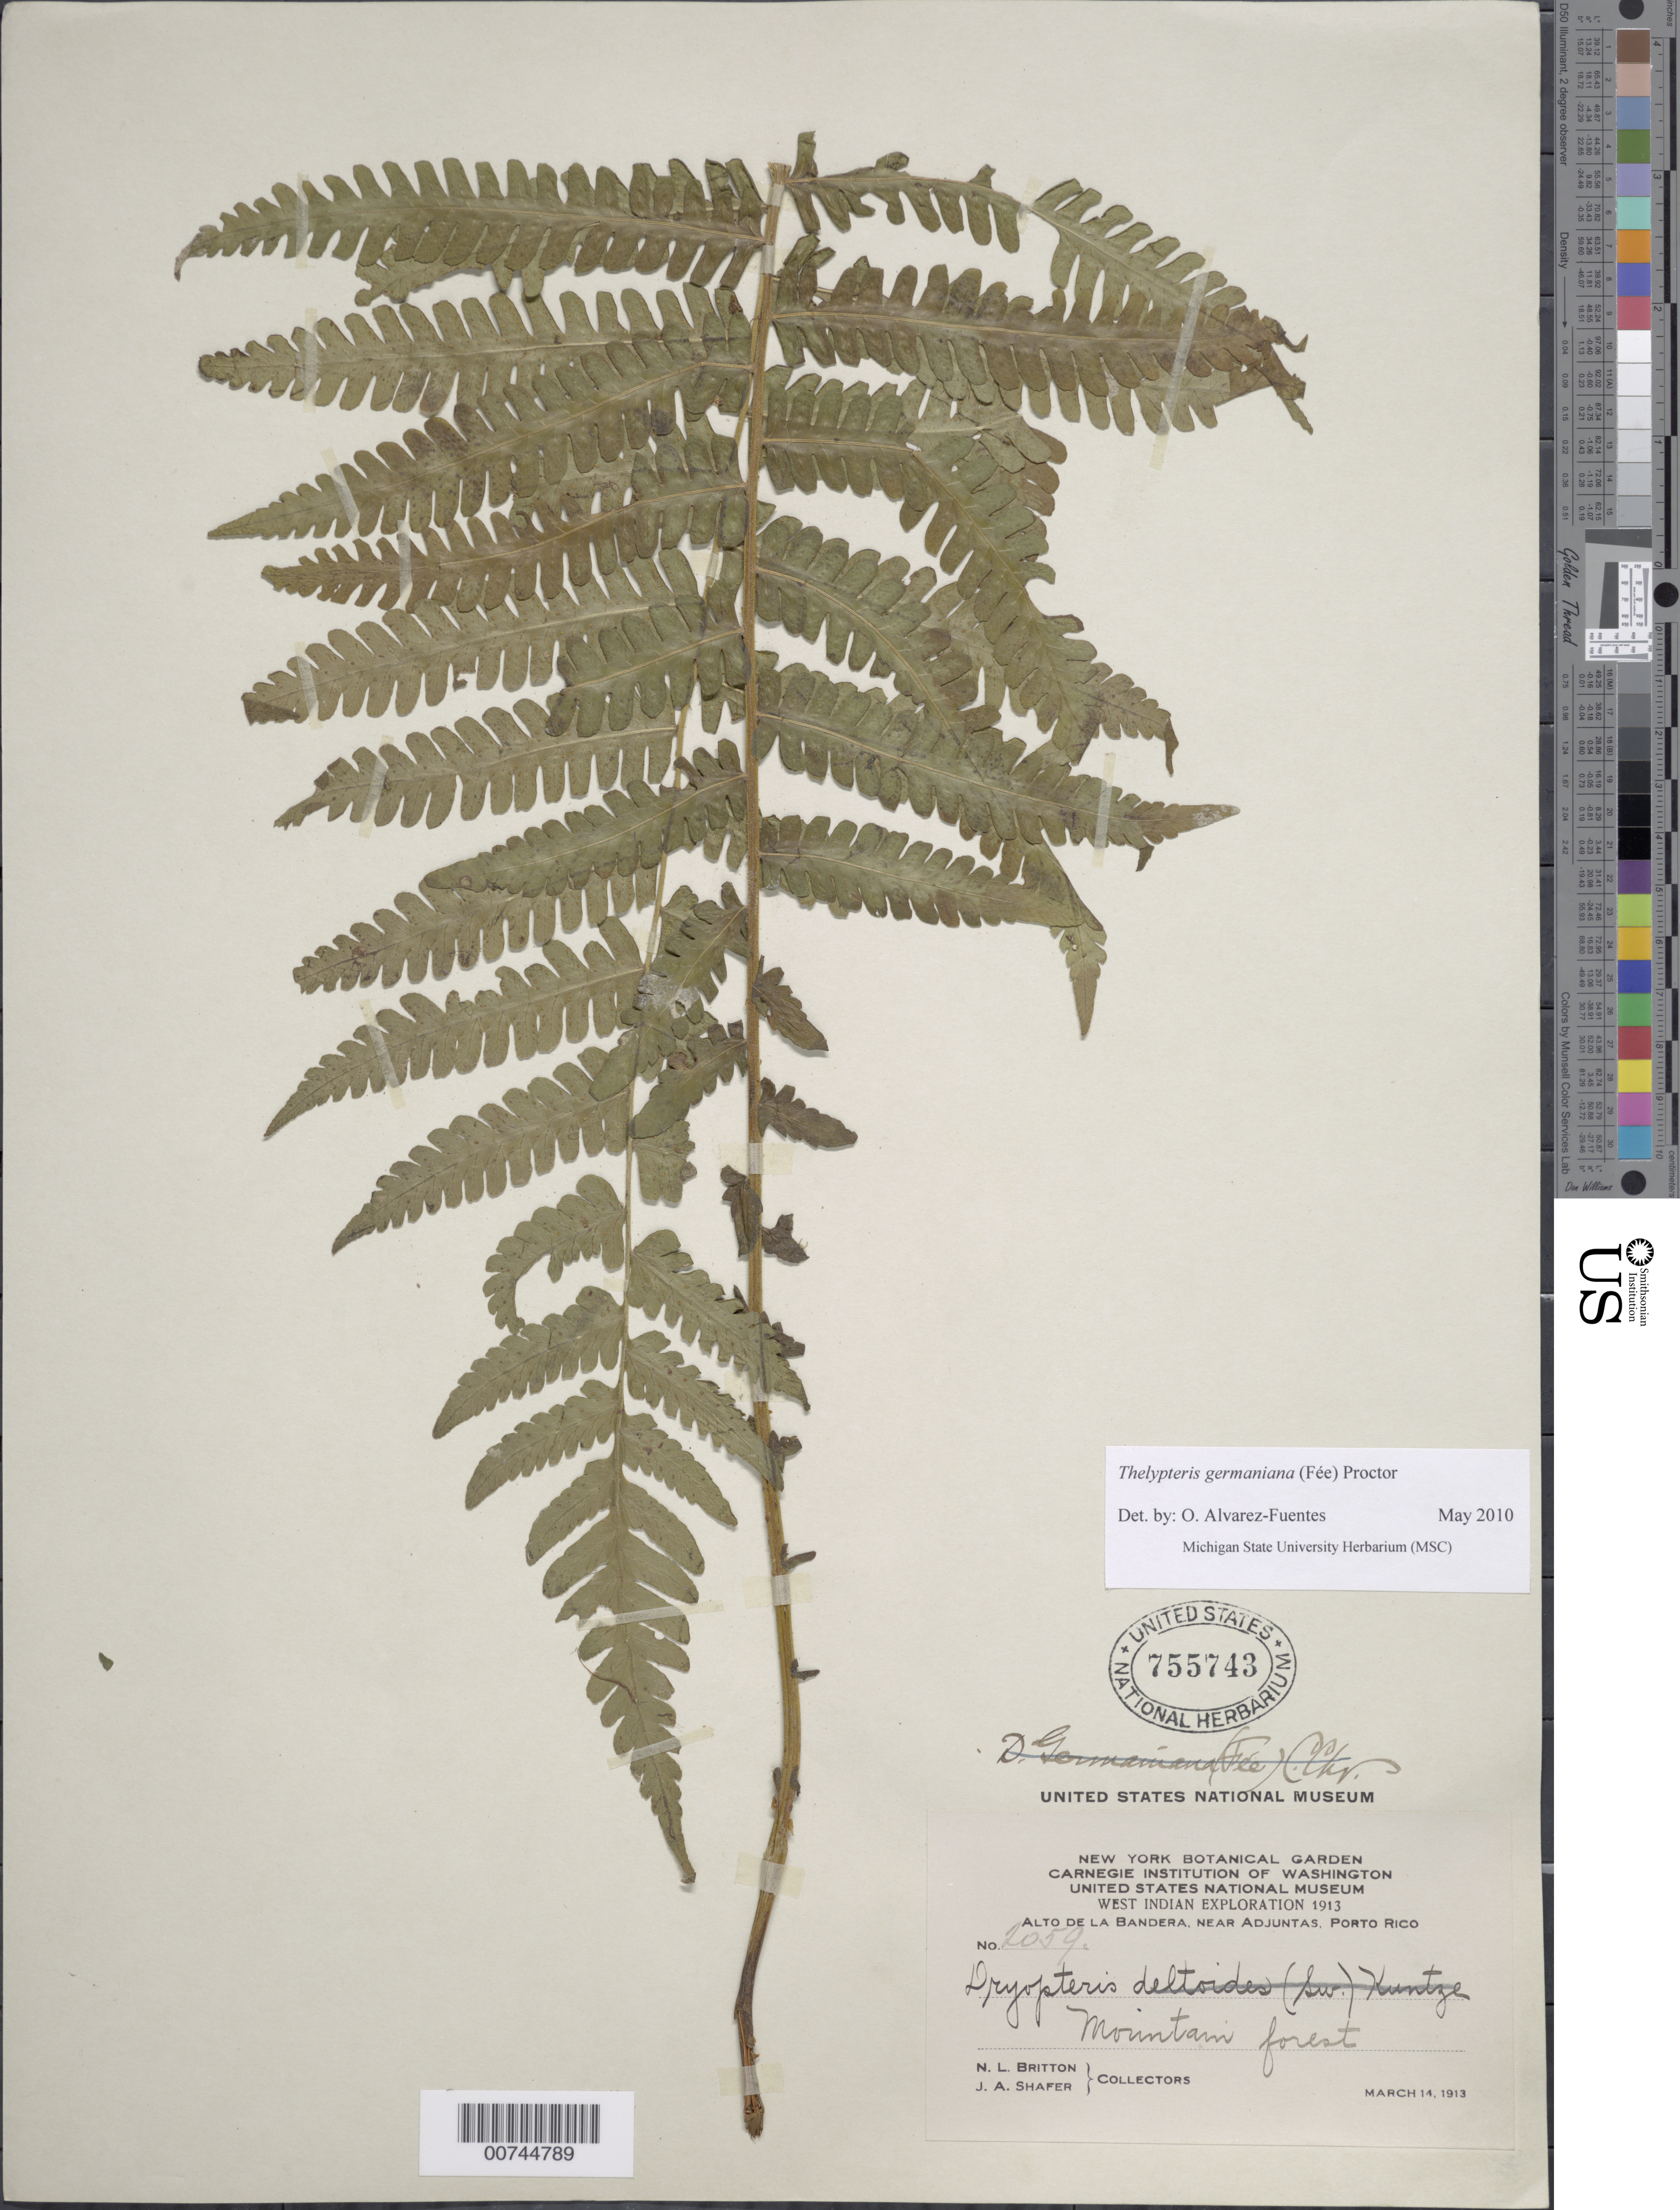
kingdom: Plantae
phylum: Tracheophyta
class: Polypodiopsida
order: Polypodiales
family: Thelypteridaceae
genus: Amauropelta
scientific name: Amauropelta germaniana (Fée) comb. nov., ined. 2015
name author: (Fée)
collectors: N. Britton & J. A. Shafer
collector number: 2059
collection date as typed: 14 Mar 1913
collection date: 1913-03-14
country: Puerto Rico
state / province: Adjuntas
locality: Alto de La Bandera, near Adjuntas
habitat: Mountain forest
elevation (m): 700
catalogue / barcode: US 755743